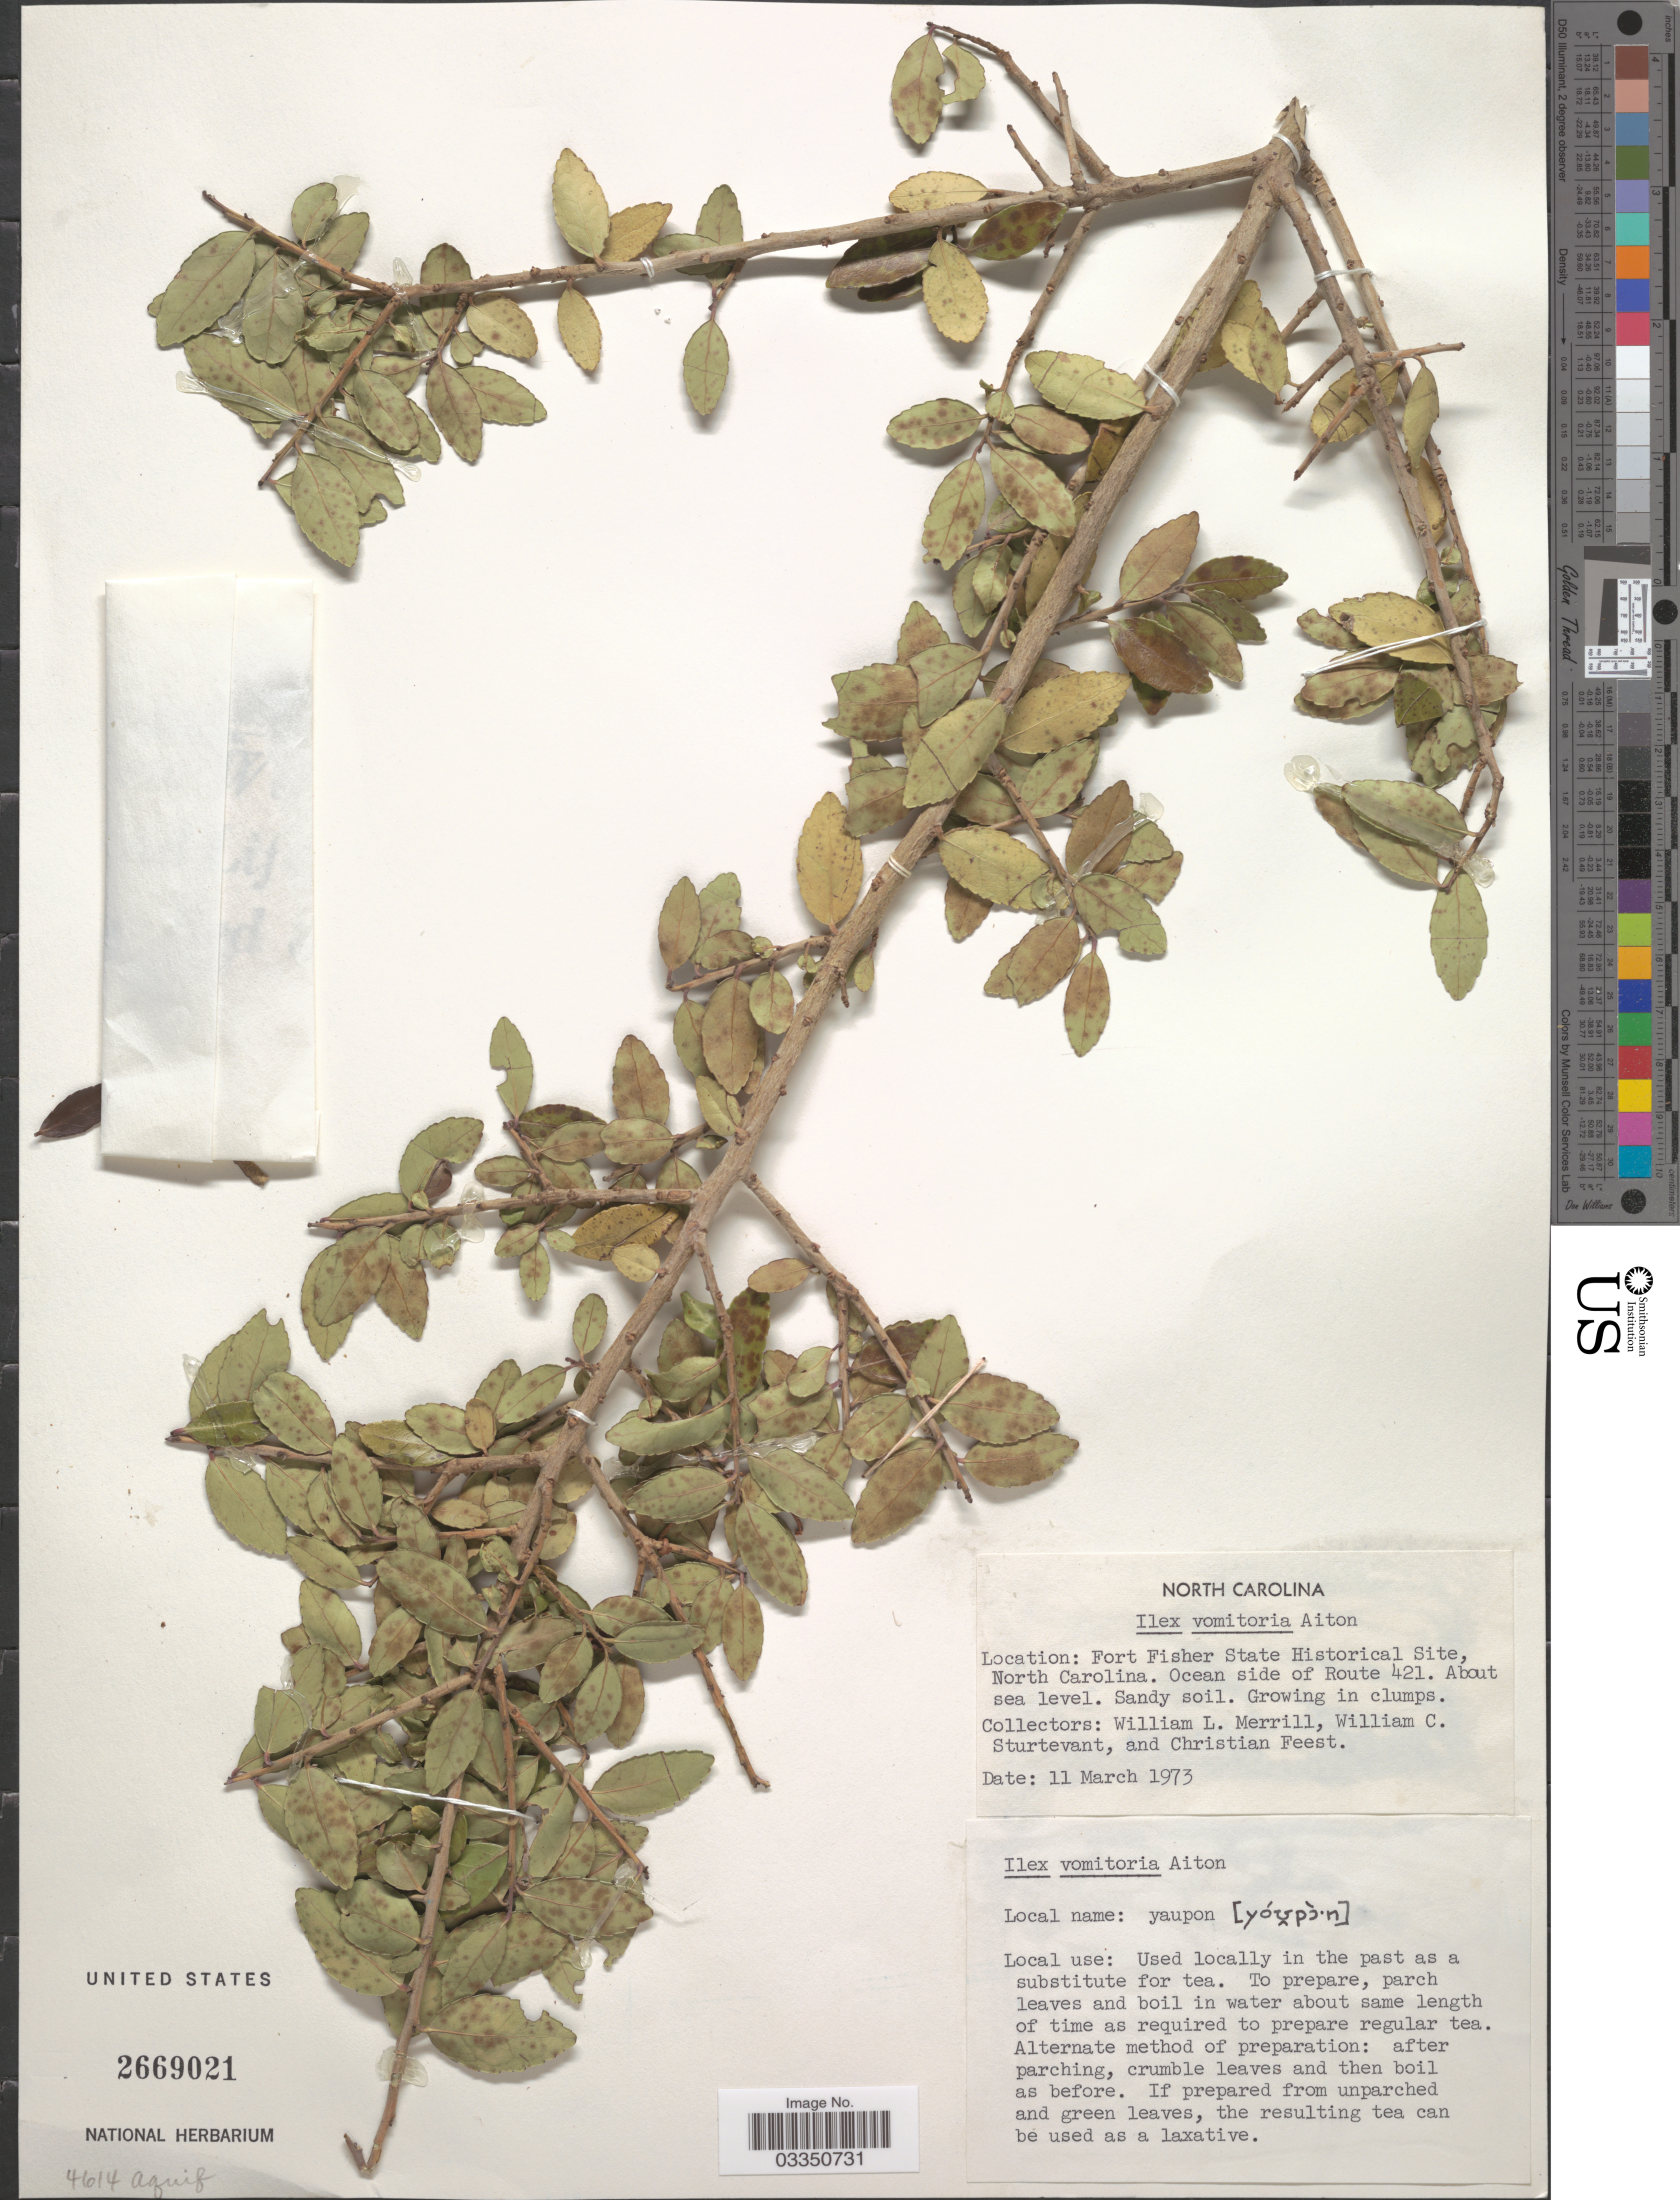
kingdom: Plantae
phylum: Tracheophyta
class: Magnoliopsida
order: Aquifoliales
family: Aquifoliaceae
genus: Ilex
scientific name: Ilex vomitoria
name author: Aiton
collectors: W. Merrill, W. Sturtevant & C. Feest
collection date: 1973-03-11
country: United States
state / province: North Carolina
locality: Fort Fisher State Historical Site. Ocean side of Route 421.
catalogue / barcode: US 2669021